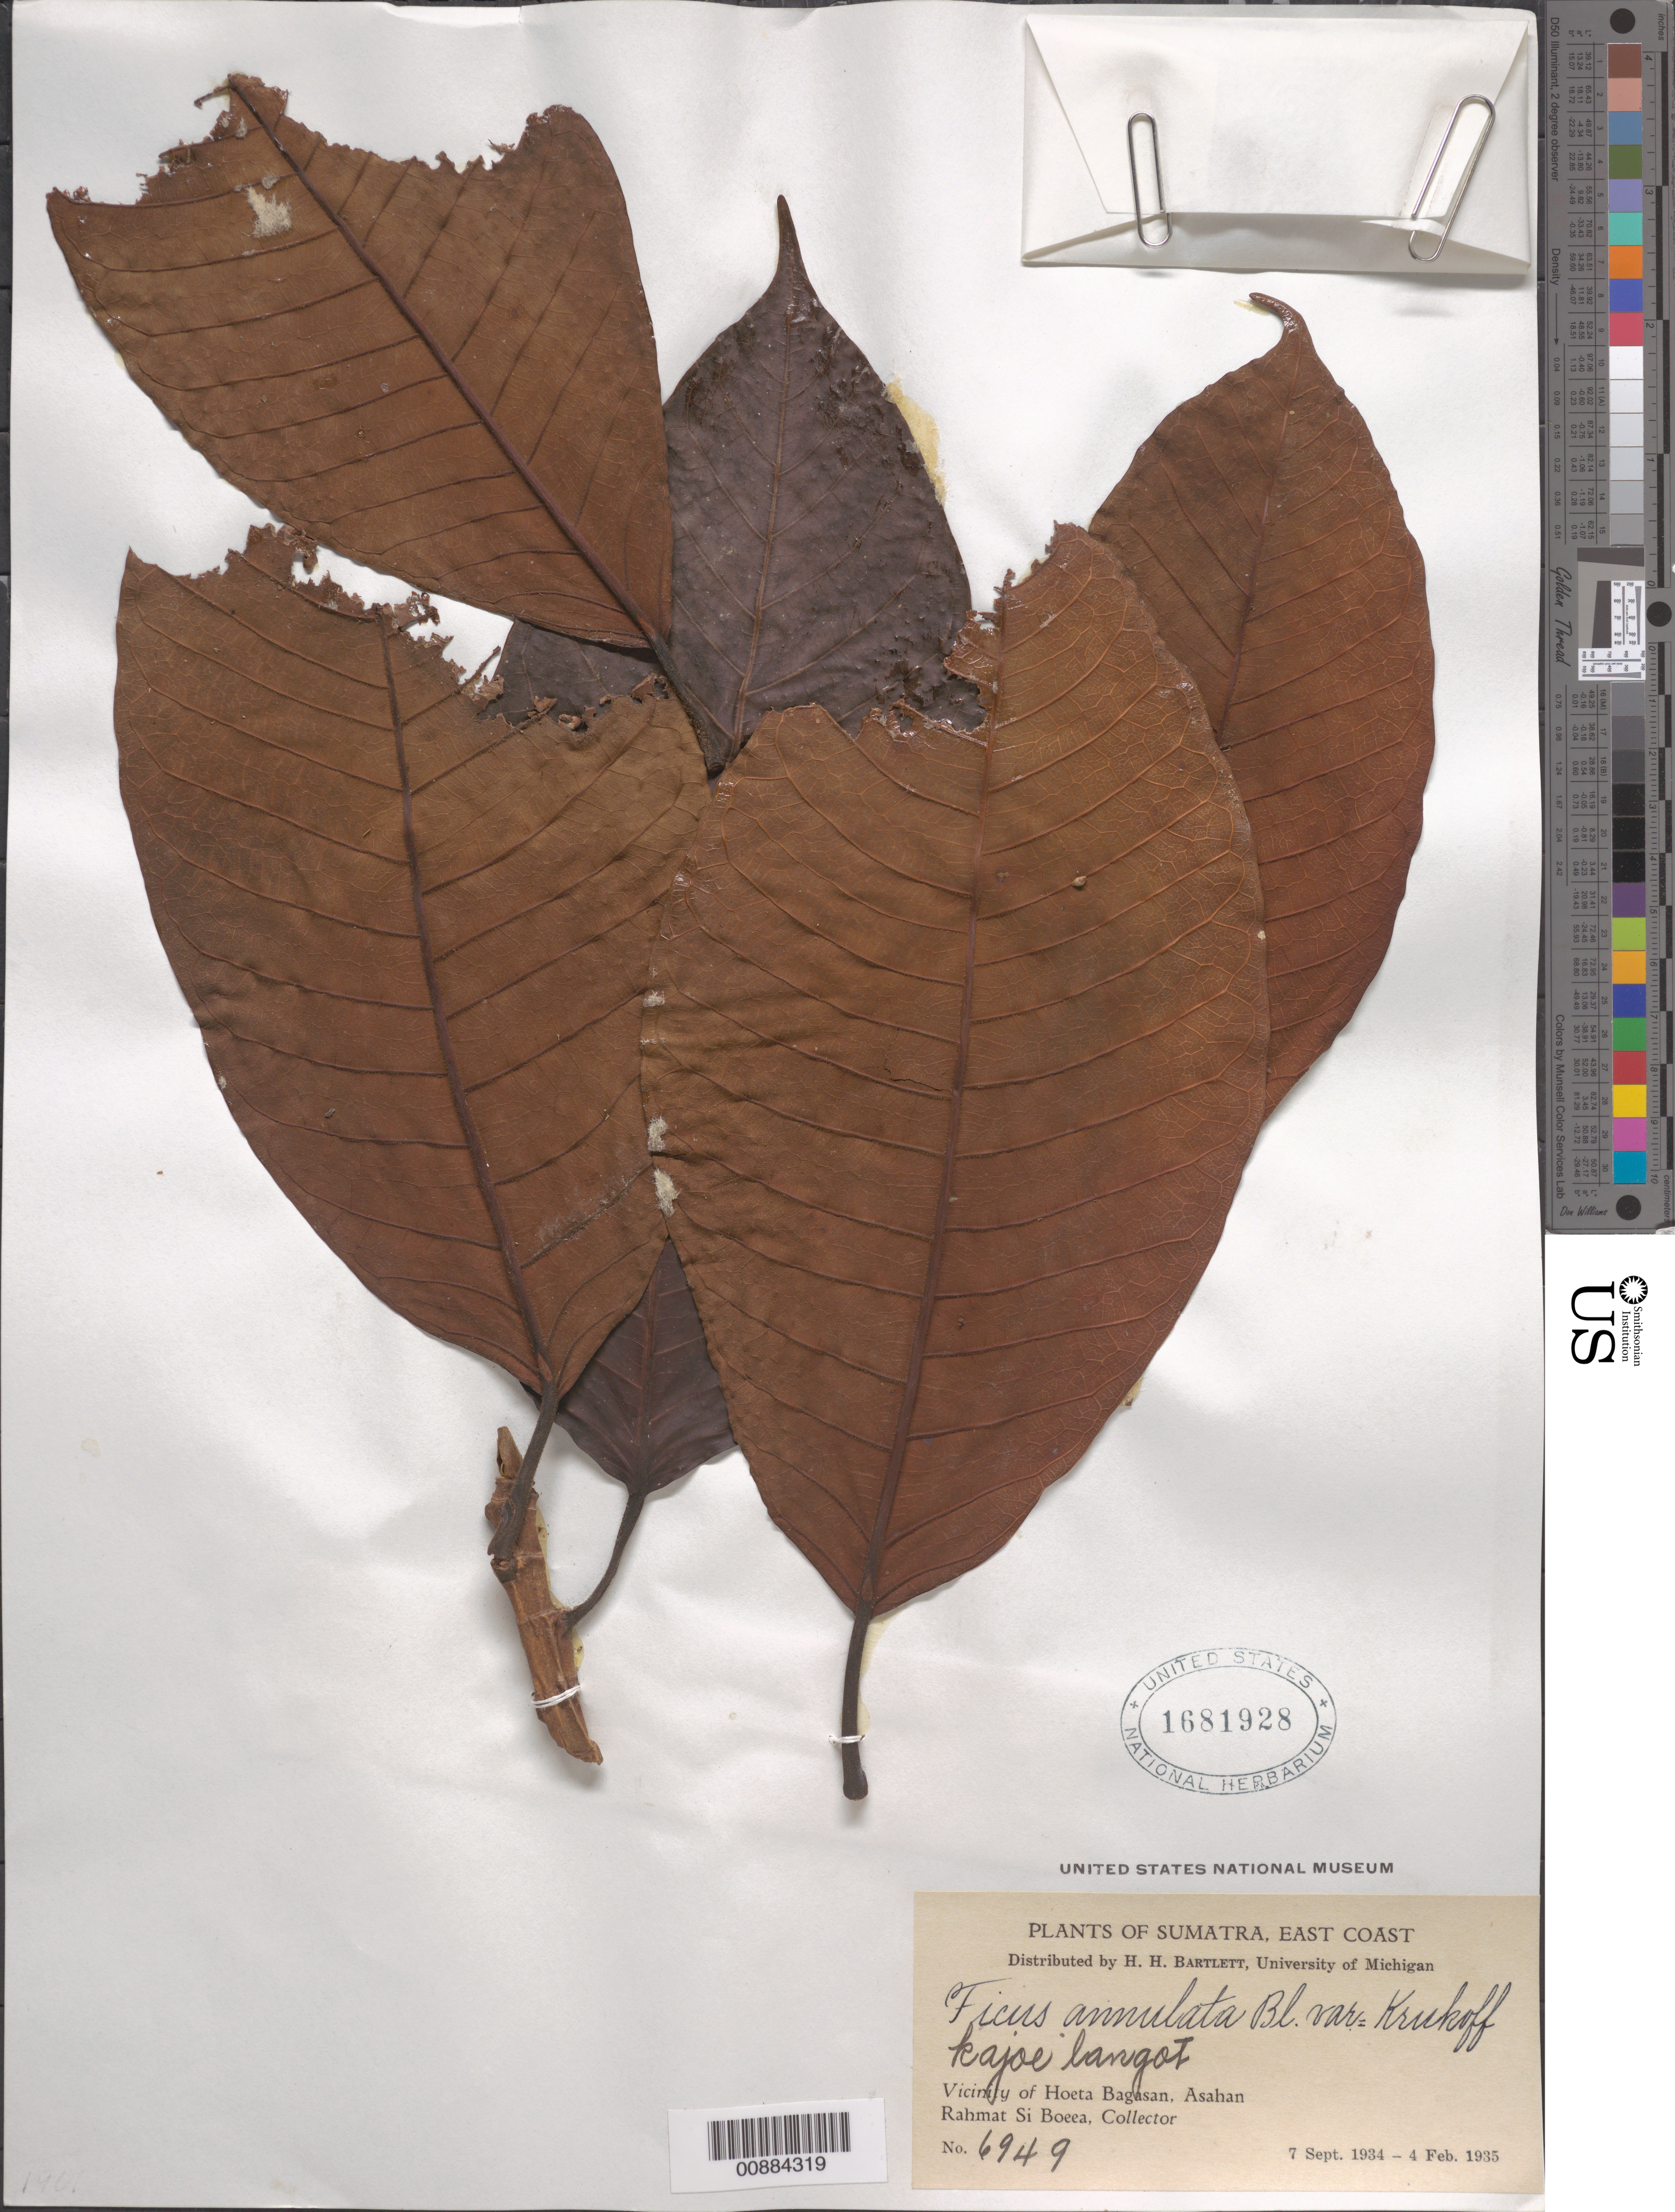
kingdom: Plantae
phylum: Tracheophyta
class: Magnoliopsida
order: Rosales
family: Moraceae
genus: Ficus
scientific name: Ficus annulata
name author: Blume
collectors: Rahmat Si Boeea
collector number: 6949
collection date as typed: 07 Sep 1934 to 04 Feb 1935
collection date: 1934-09-07/1935-02-04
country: Indonesia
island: Sumatra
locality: Vicinity of Hoeta Bagasan, Asahan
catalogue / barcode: US 1681928